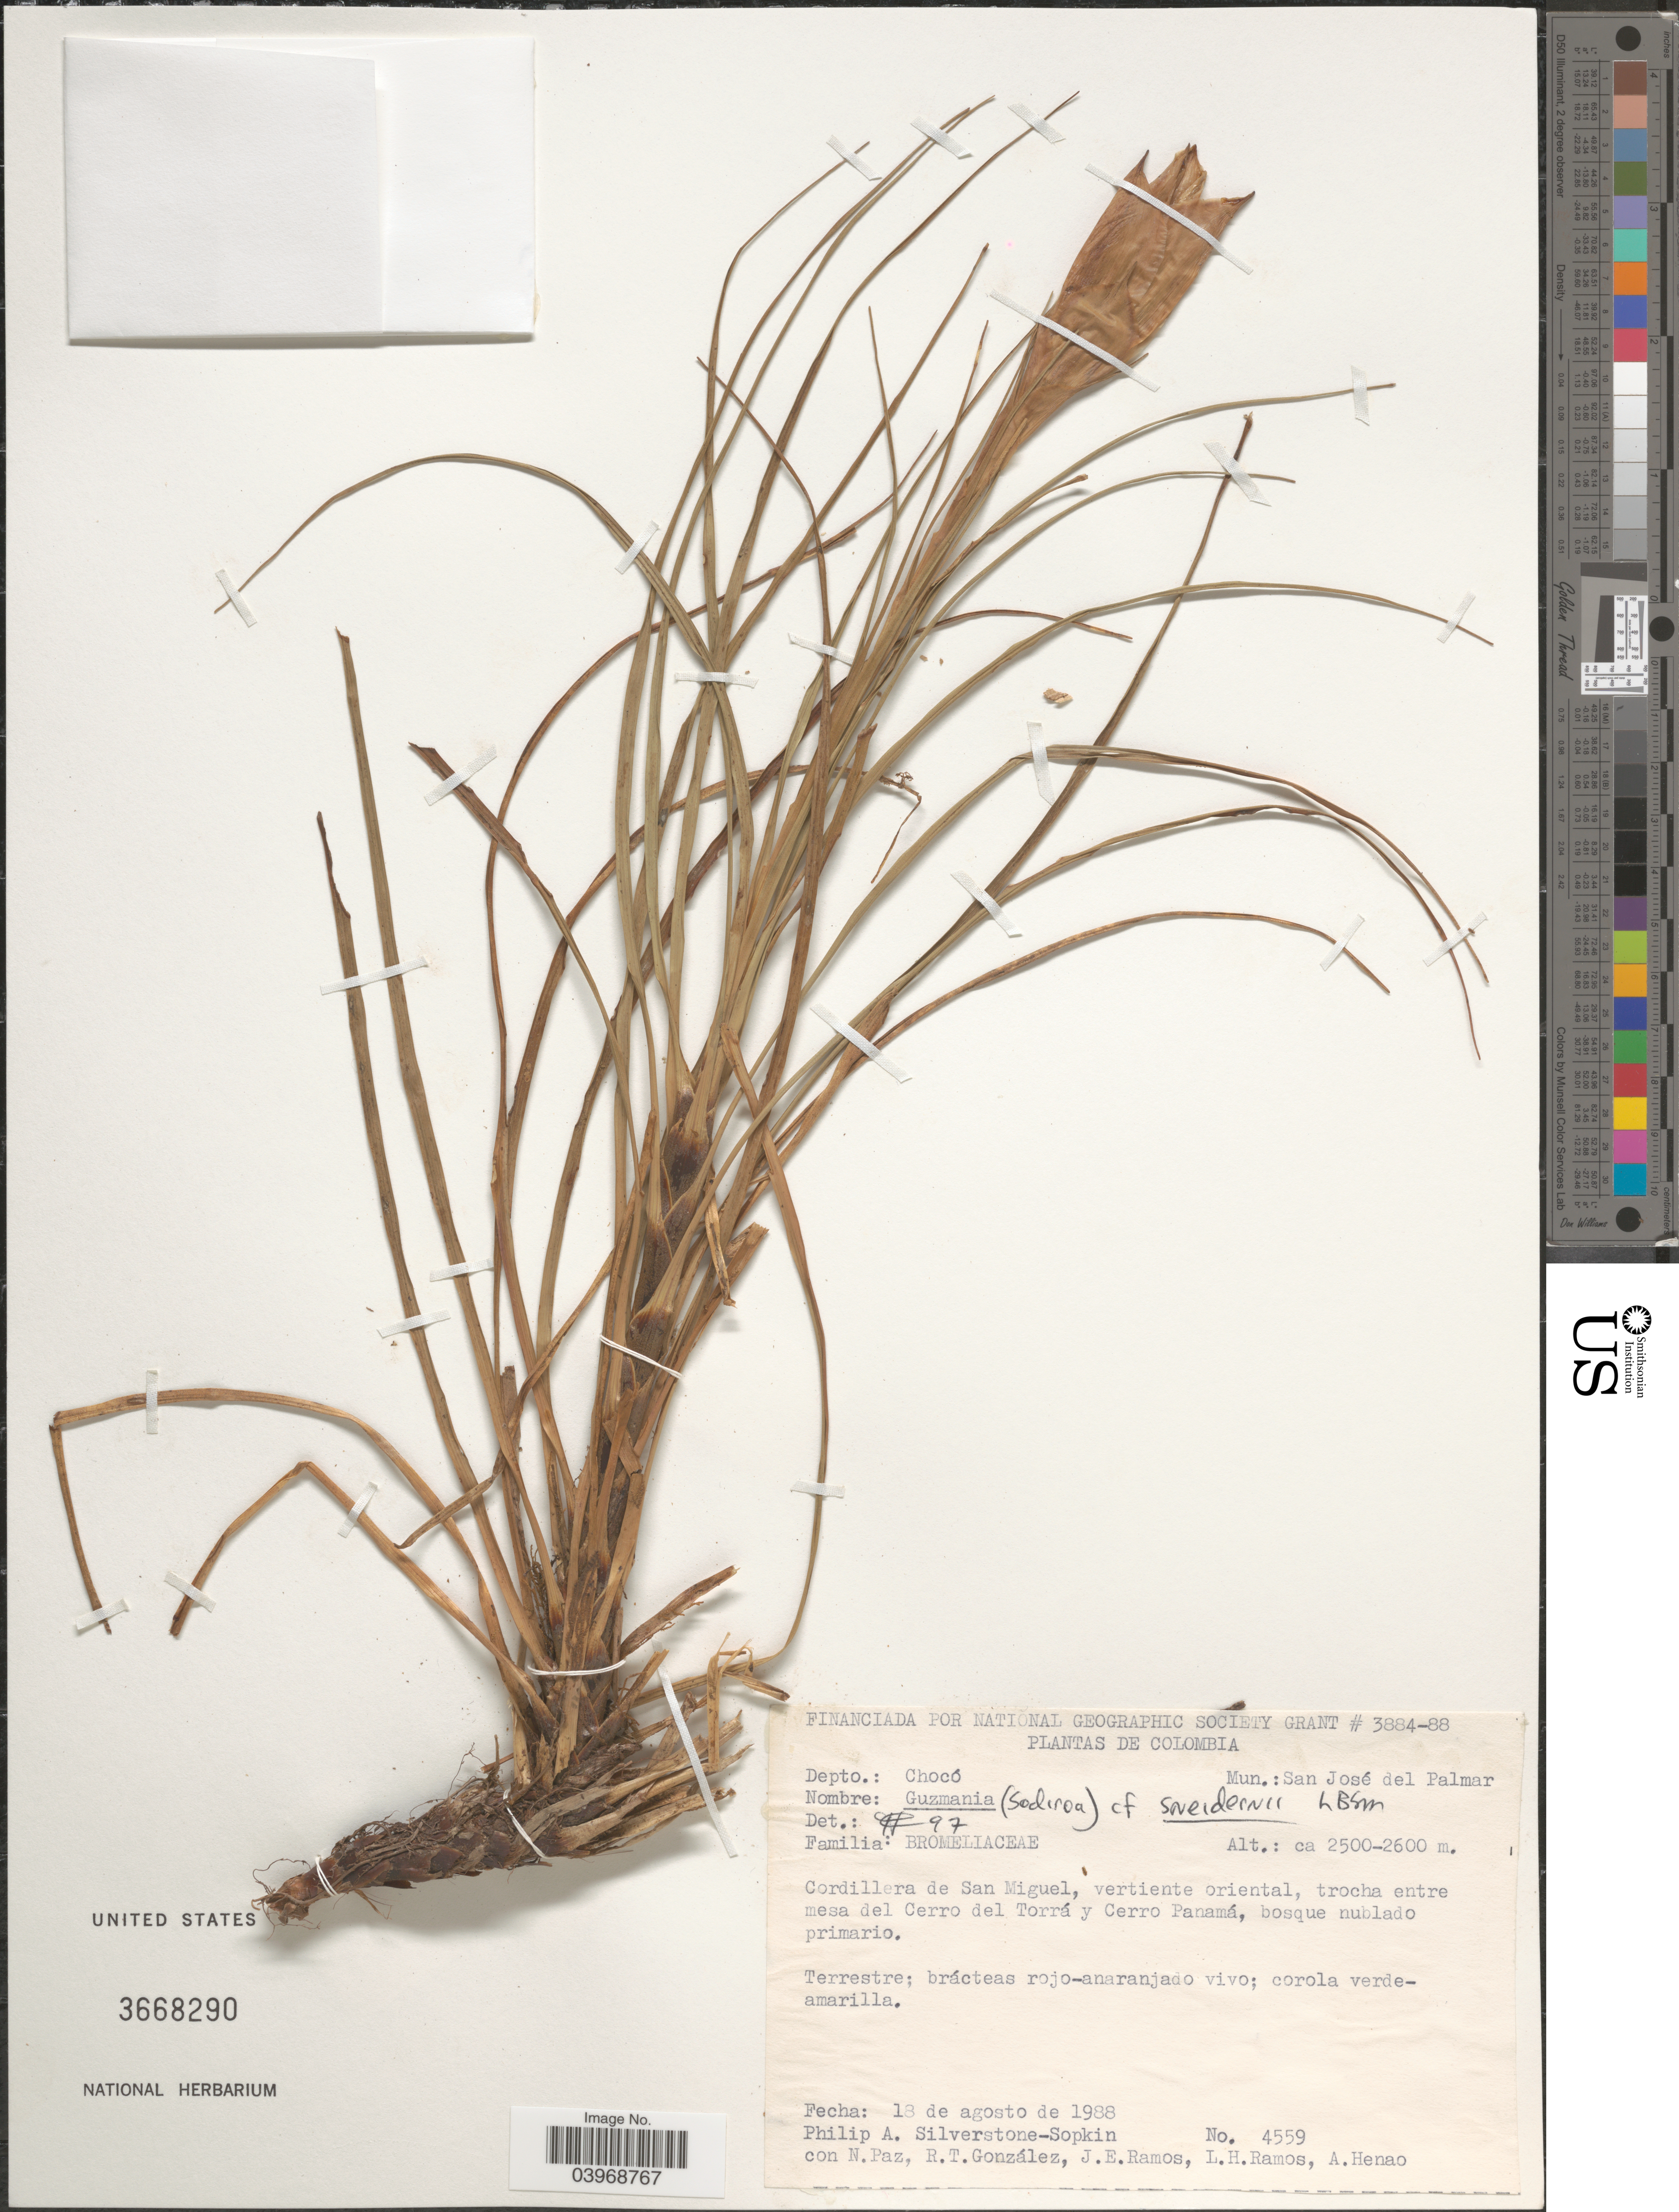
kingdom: Plantae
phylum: Tracheophyta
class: Liliopsida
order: Poales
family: Bromeliaceae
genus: Guzmania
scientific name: Guzmania sneidernii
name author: L.B. Sm.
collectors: P. A. Silverstone-Sopkin, N. Paz, R. Gonzalez, J. E. Ramos & et al.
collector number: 4559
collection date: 1988-08-18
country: Colombia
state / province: Chocó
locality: Depto.: Chocó. Mun.: San José del Palmar. Cordillera de San Miguel, vertiente oriental, trocha entre mesa del Cerro del Torrá y Cerro Panamá, bosque nublado primario.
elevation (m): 2500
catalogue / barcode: US 3668290